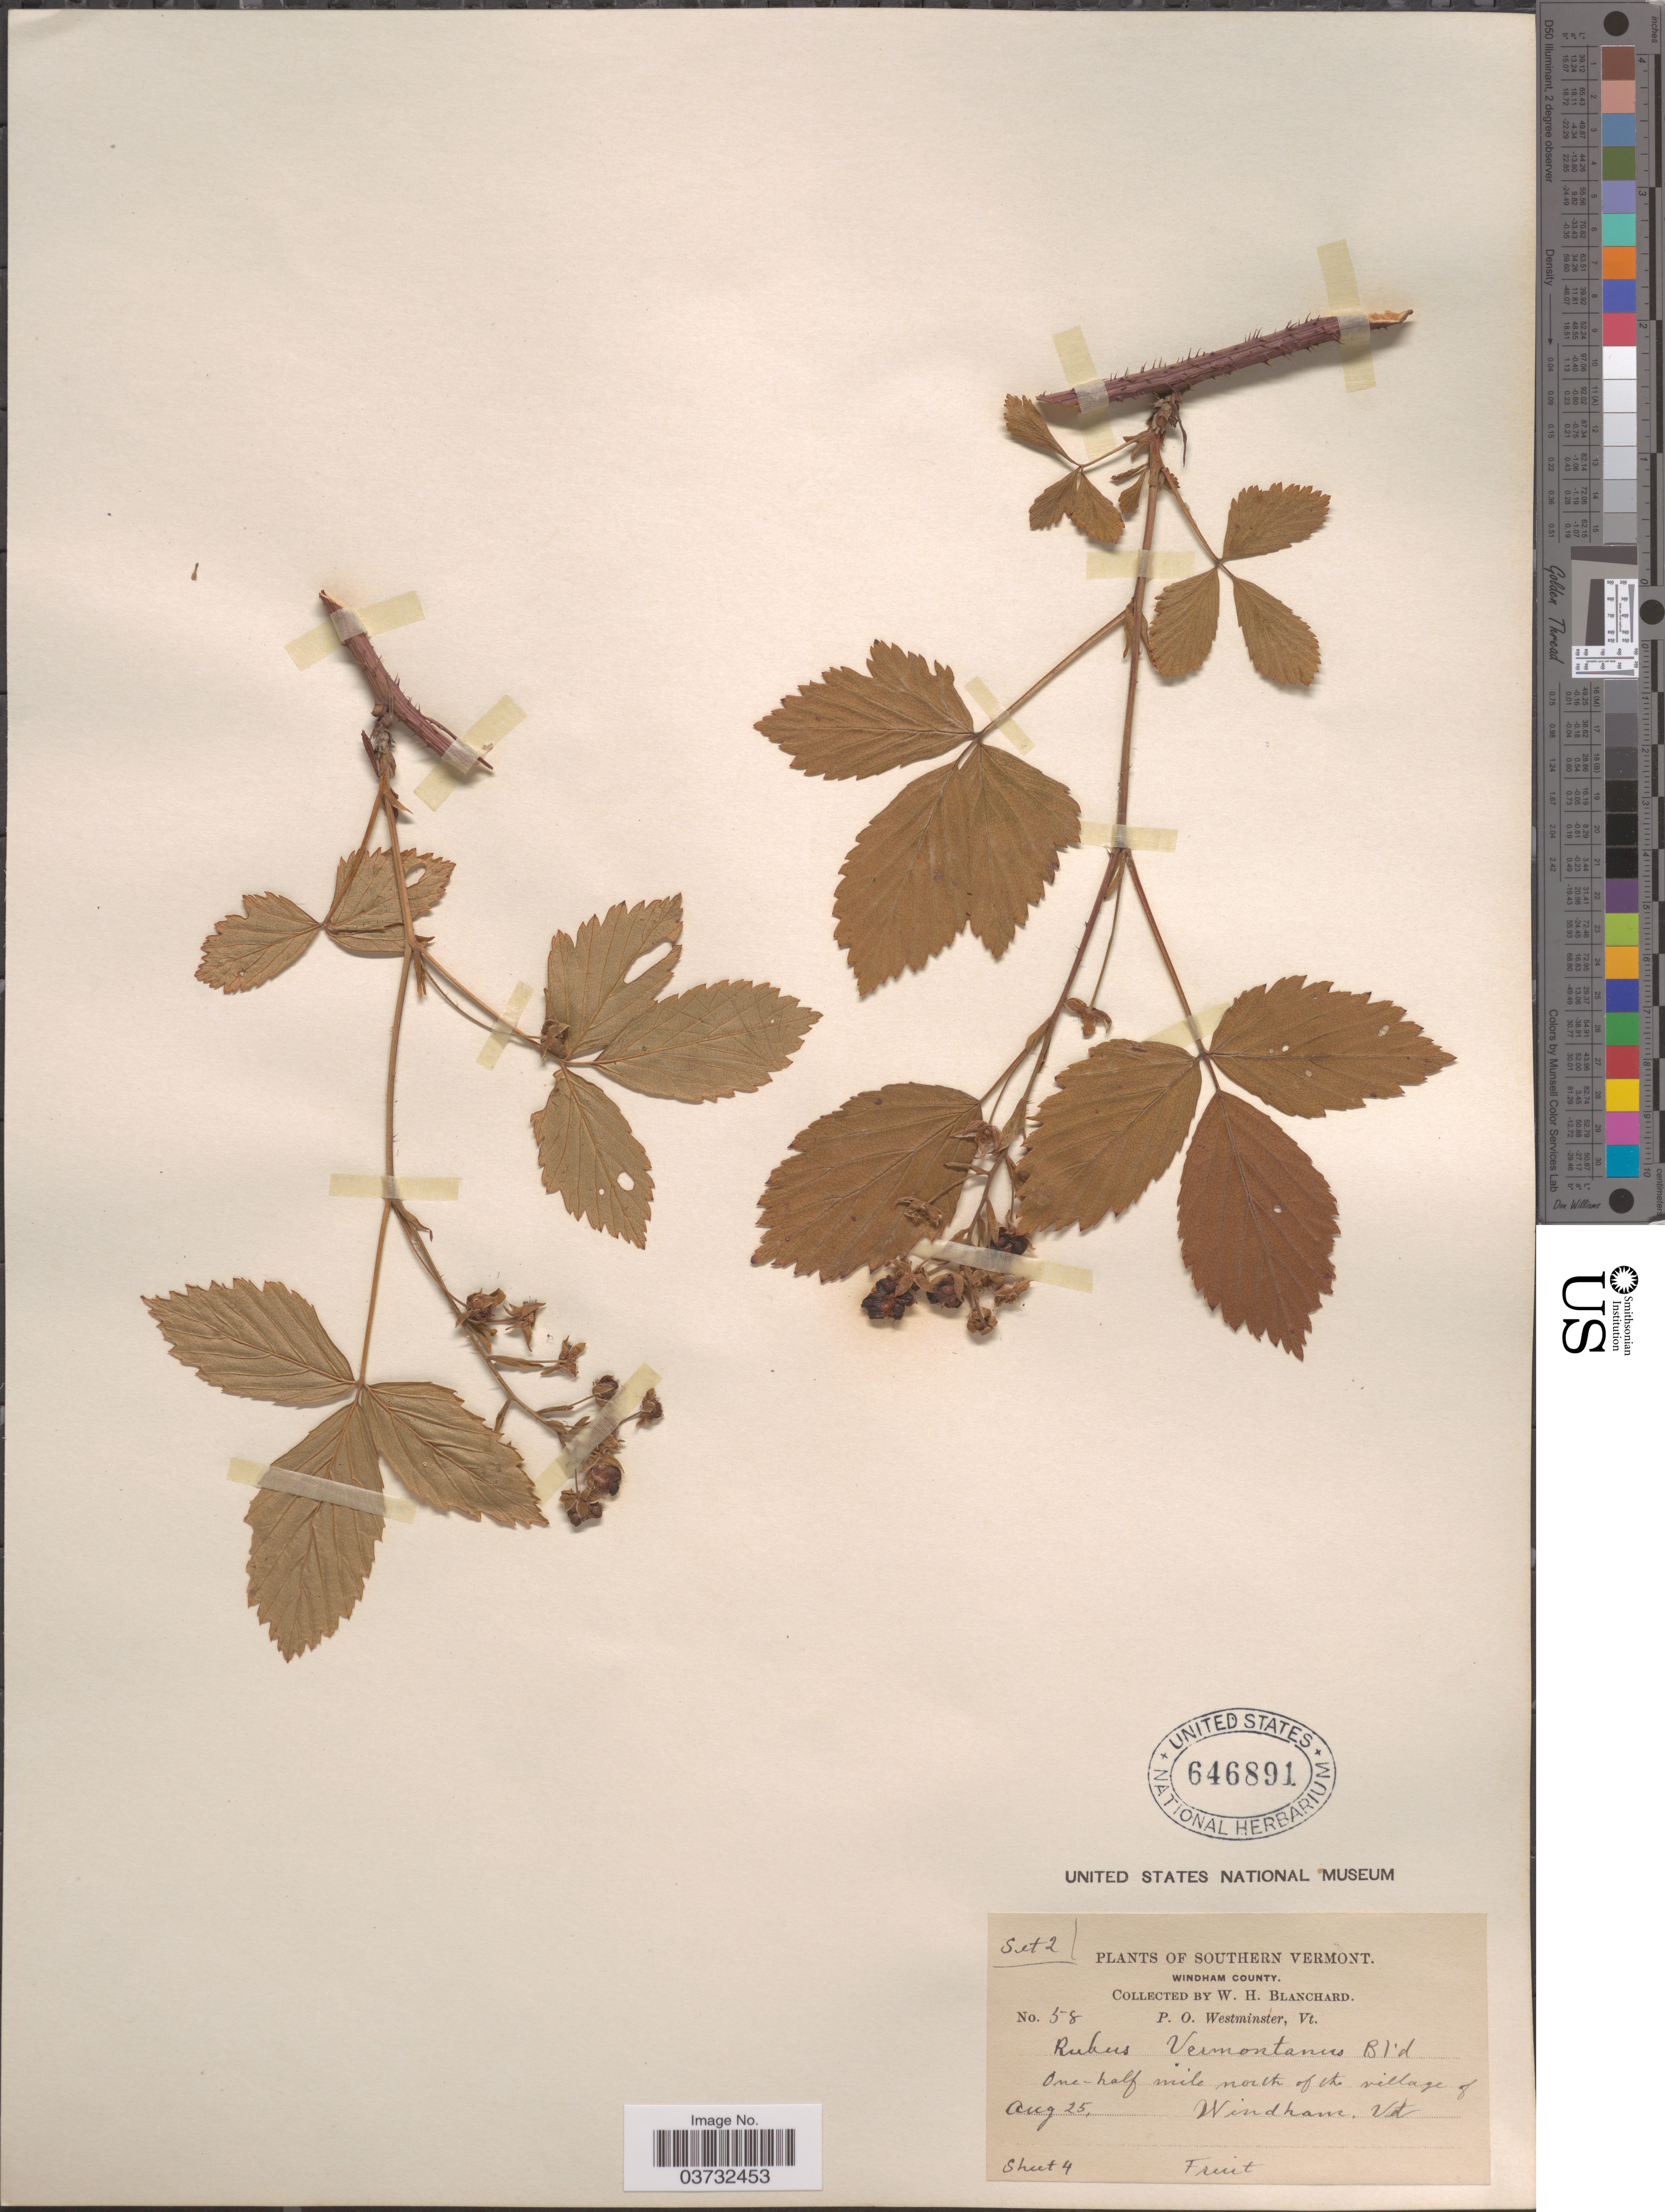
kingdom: Plantae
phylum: Tracheophyta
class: Magnoliopsida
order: Rosales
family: Rosaceae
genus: Rubus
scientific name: Rubus vermontanus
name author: Blanch.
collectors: W. H. Blanchard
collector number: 58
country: United States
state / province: Vermont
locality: Southern Vermont. Windham County. One-half mile north of the village of Windham.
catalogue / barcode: US 646891